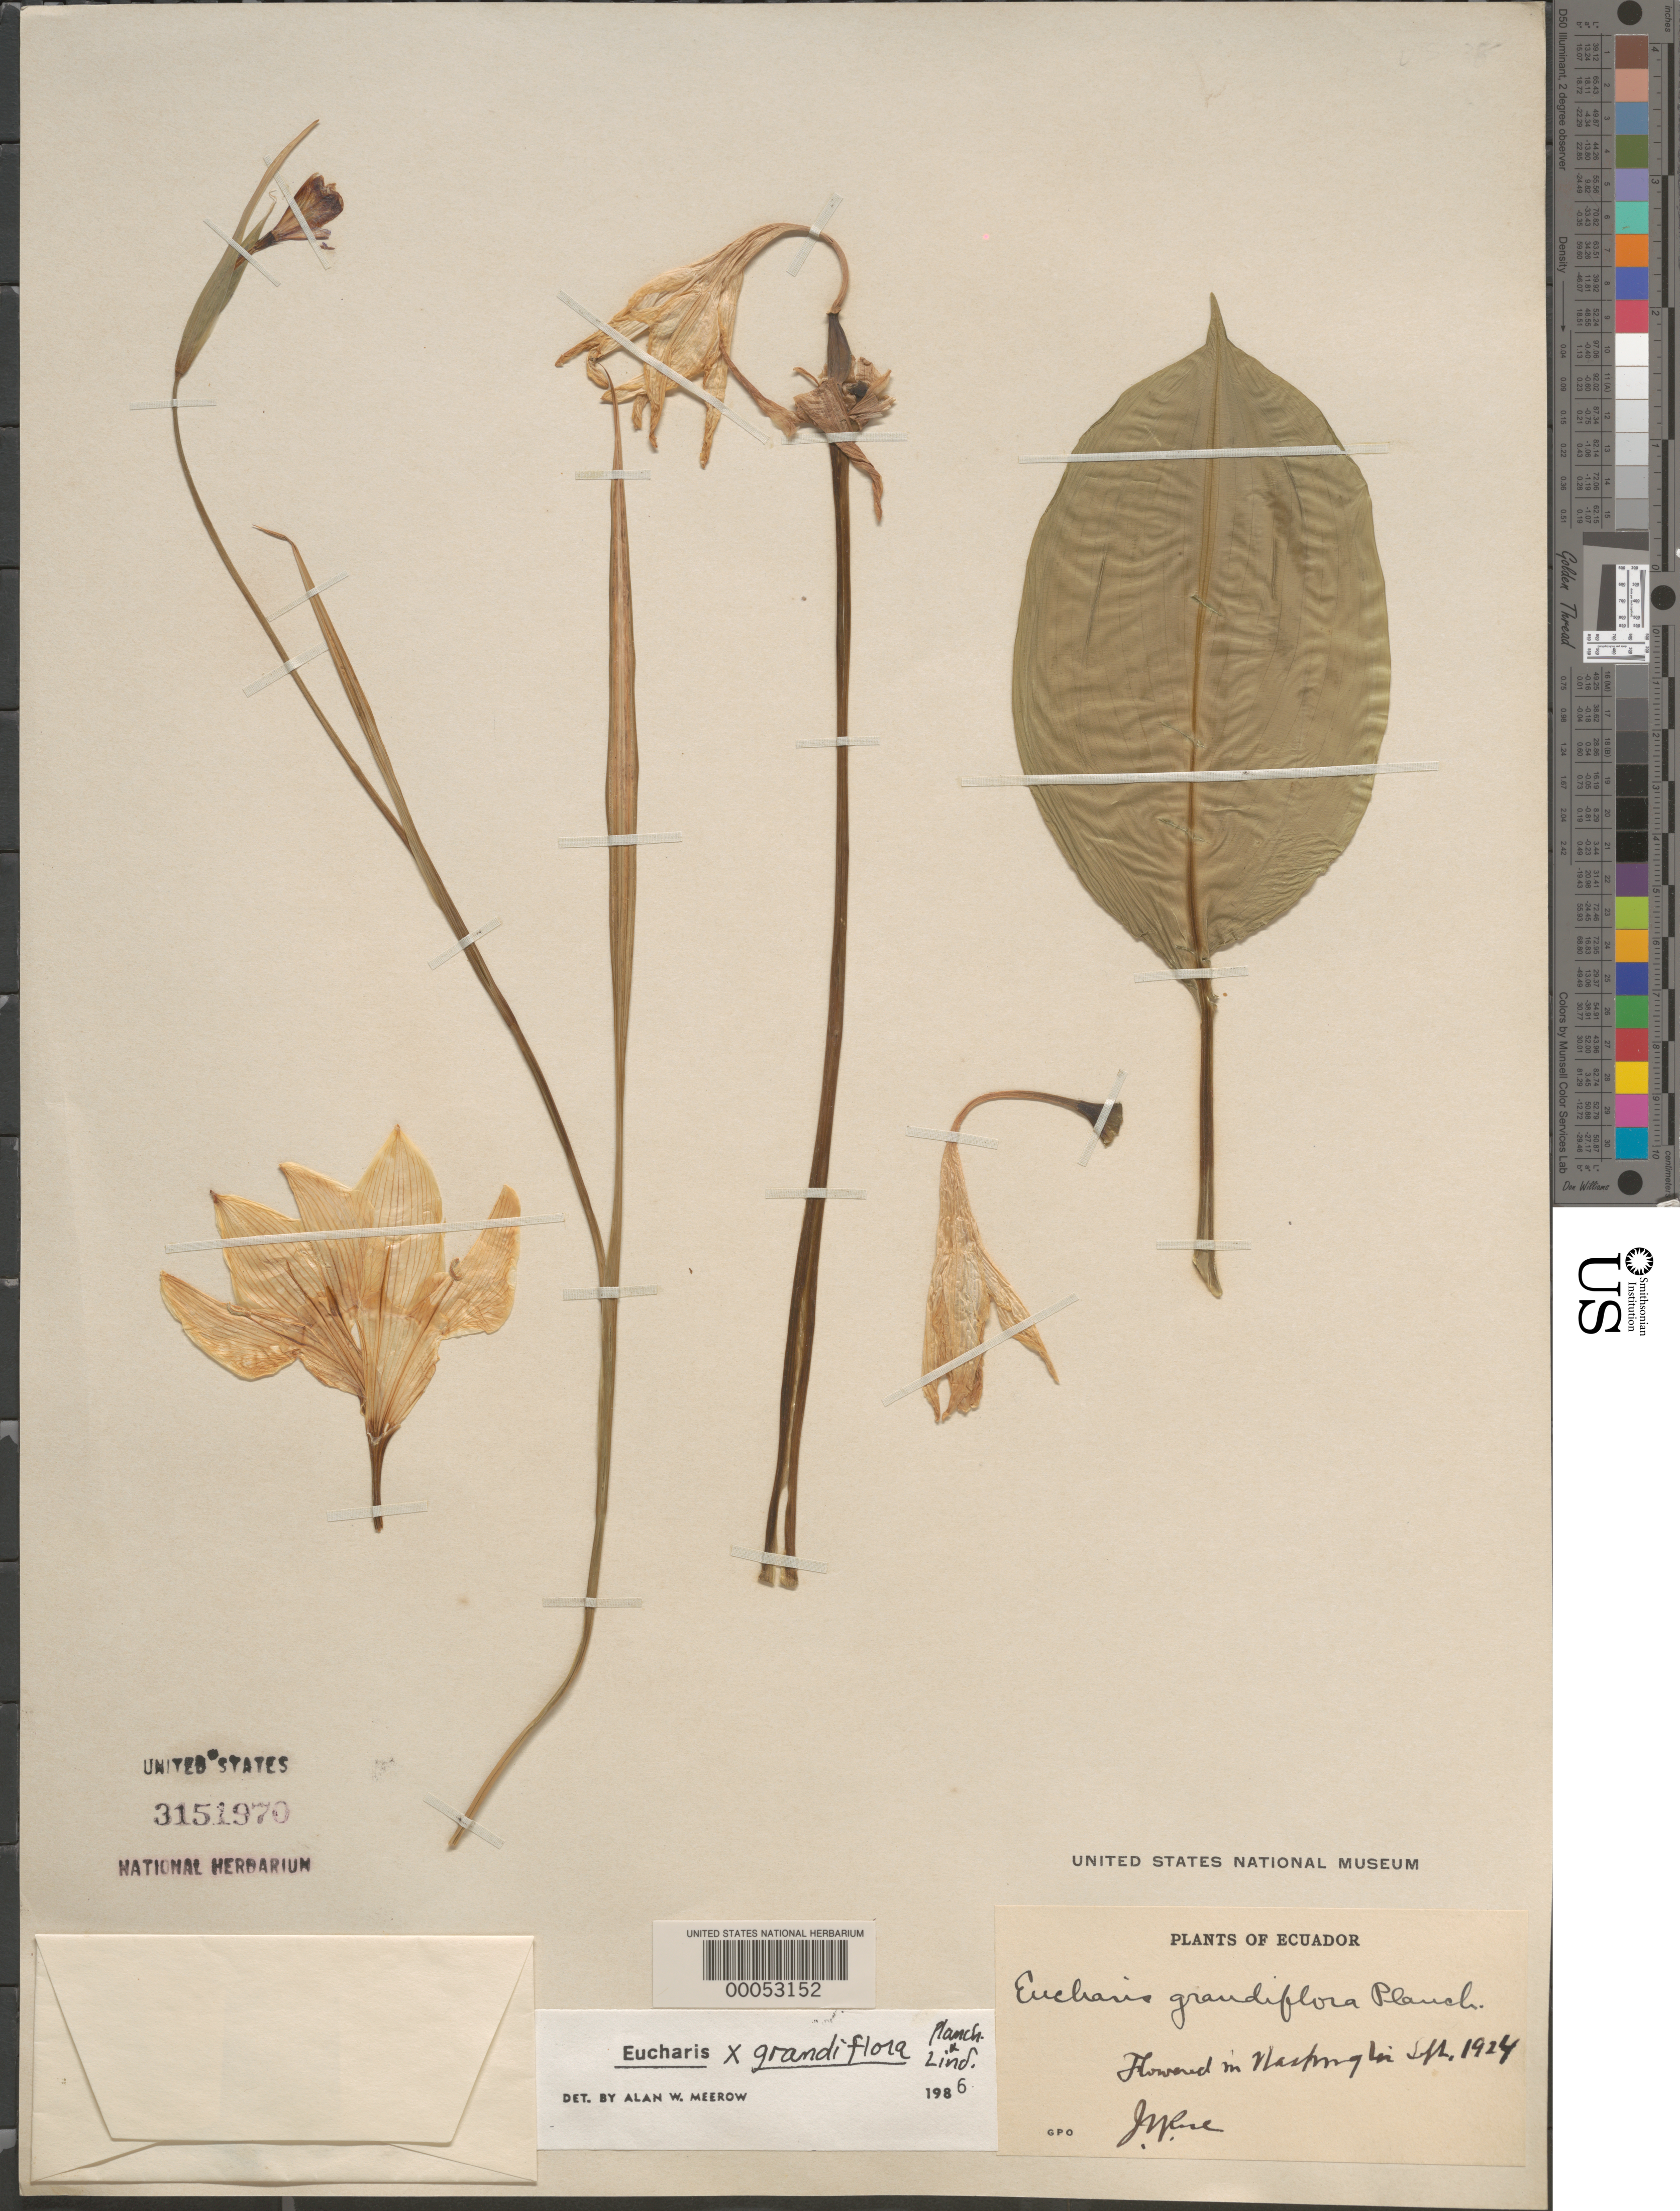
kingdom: Plantae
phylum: Tracheophyta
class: Liliopsida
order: Asparagales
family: Amaryllidaceae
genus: Eucharis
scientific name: Eucharis grandiflora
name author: Planch. & B.L. Linden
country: Ecuador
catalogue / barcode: US 3151970